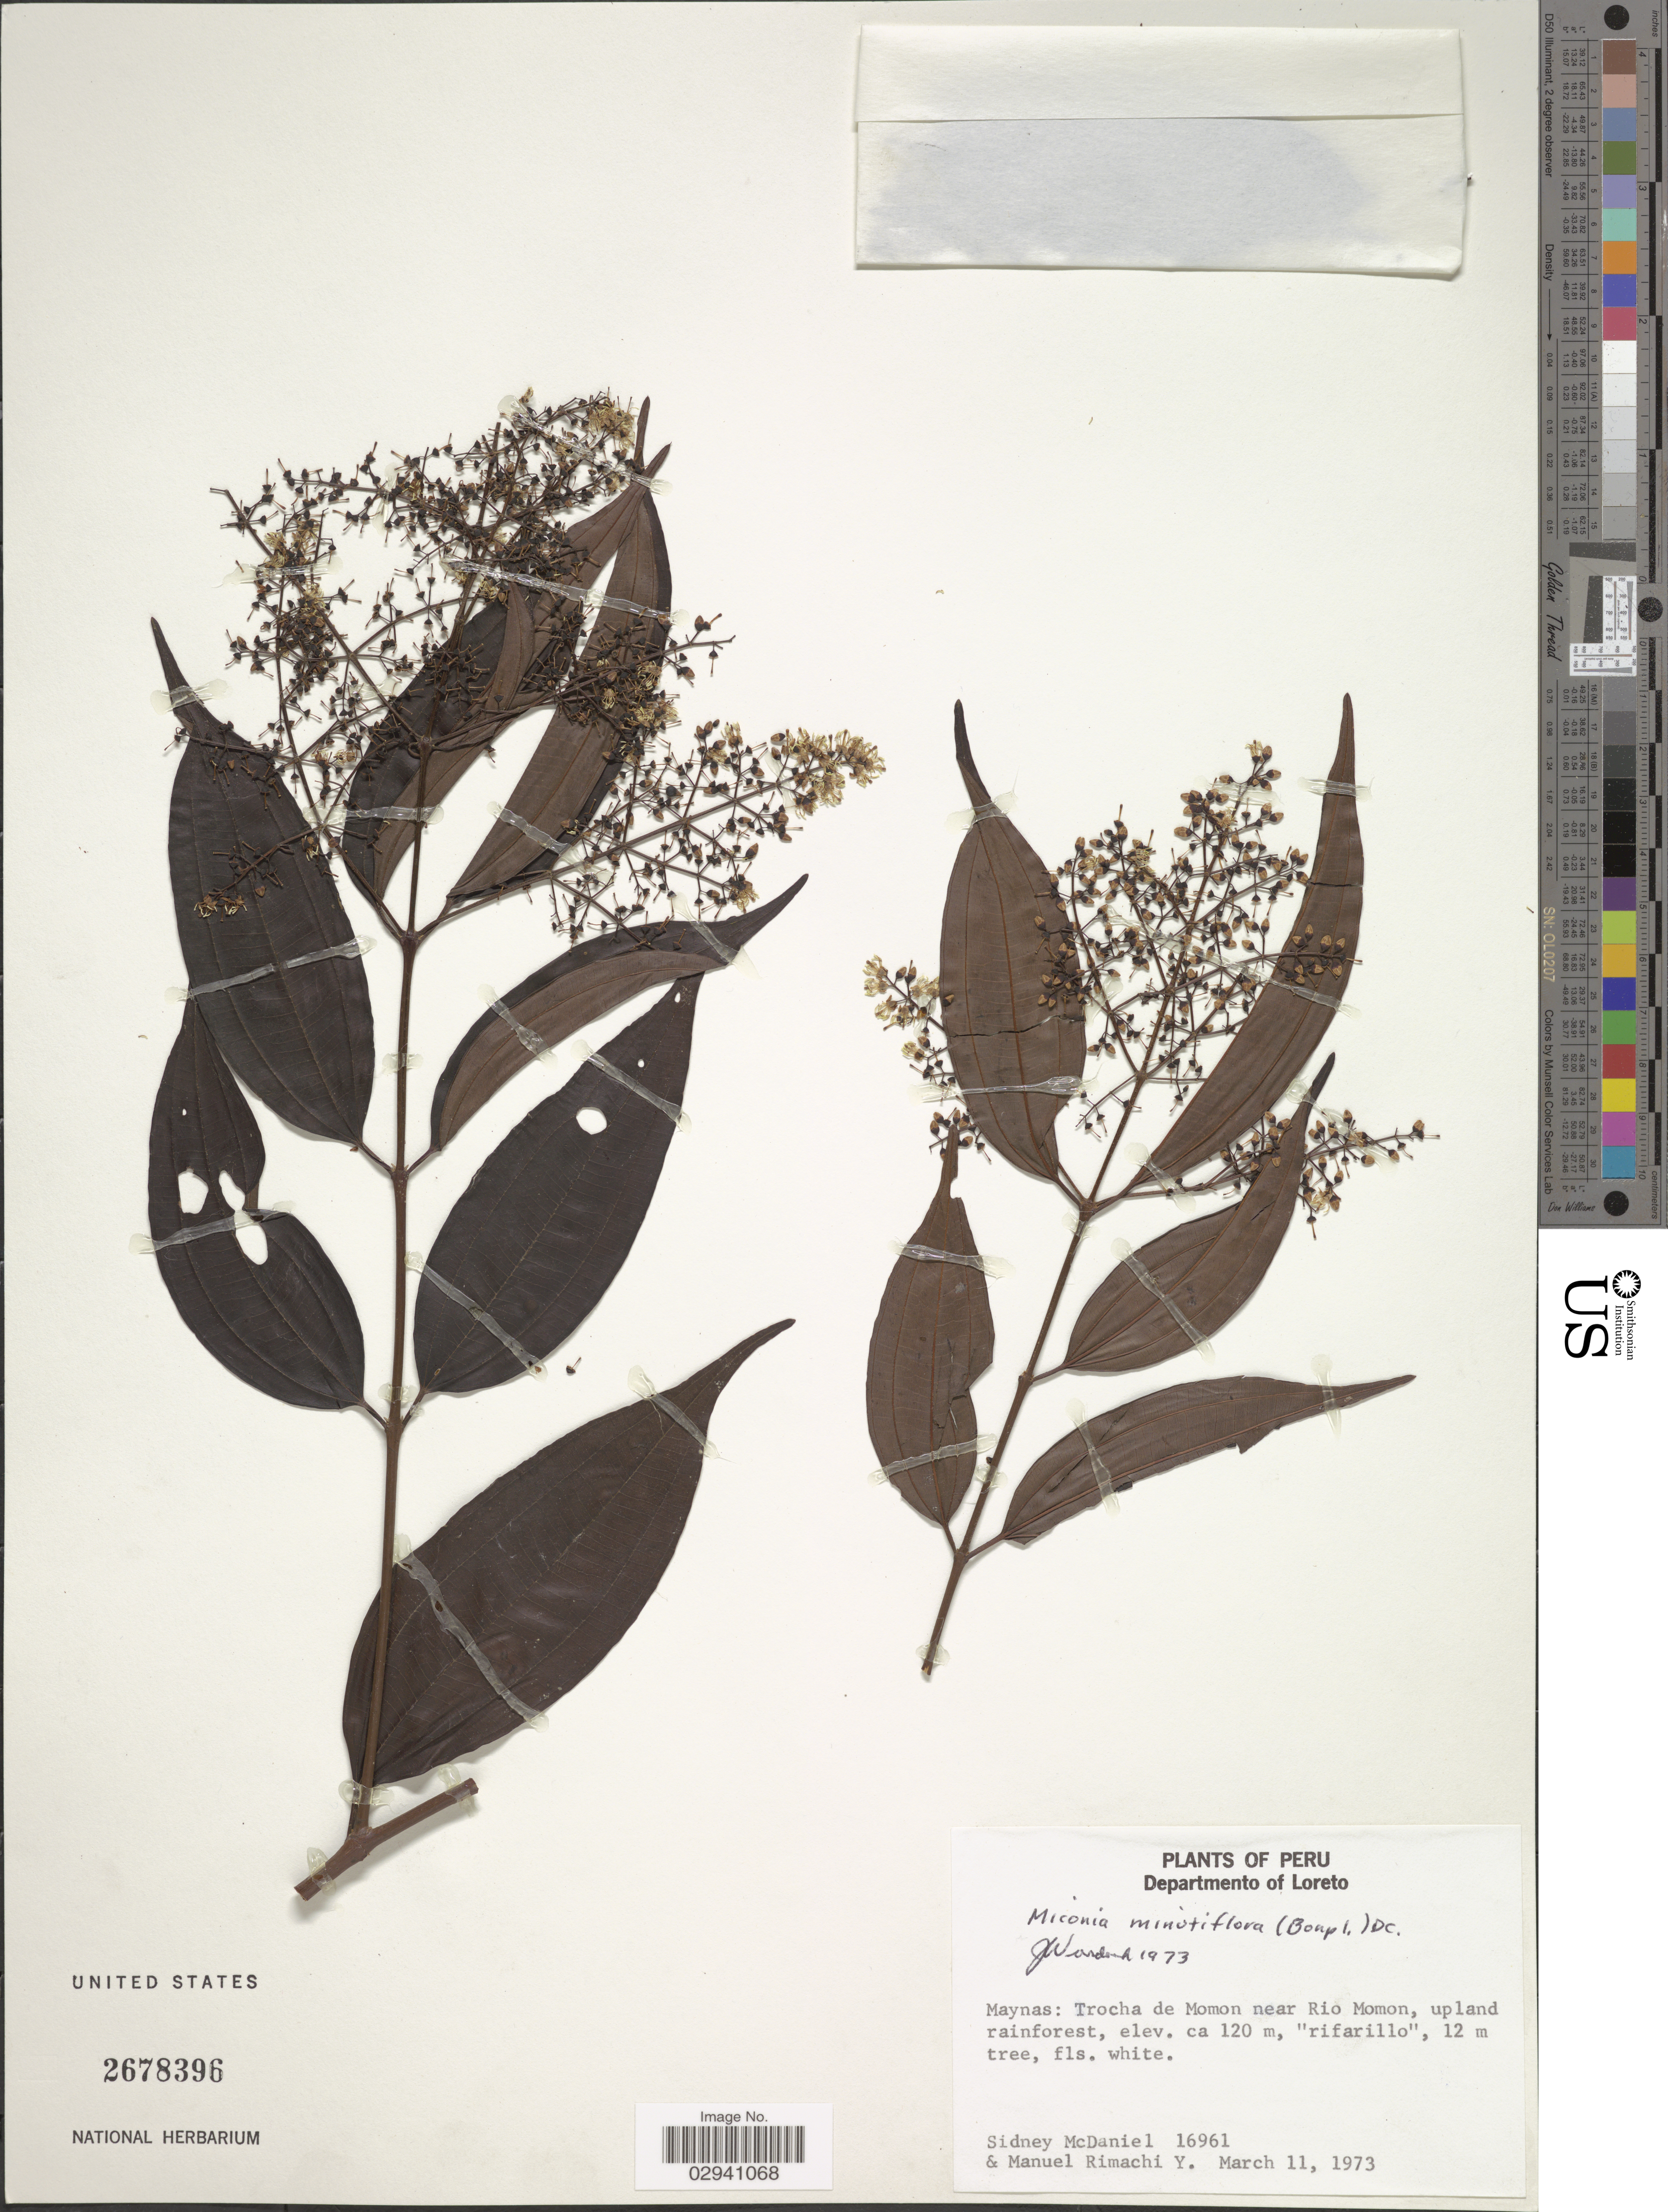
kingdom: Plantae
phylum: Tracheophyta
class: Magnoliopsida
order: Myrtales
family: Melastomataceae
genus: Miconia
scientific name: Miconia minutiflora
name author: (Bonpl.) DC.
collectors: S. McDaniel & M. Rimachi Y.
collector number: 16961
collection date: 1973-03-11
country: Peru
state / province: Loreto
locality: Departmento of Loreto. Maynas: Trocha de Momon near Rio Momon, upland rainforest.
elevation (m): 120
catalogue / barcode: US 2678396